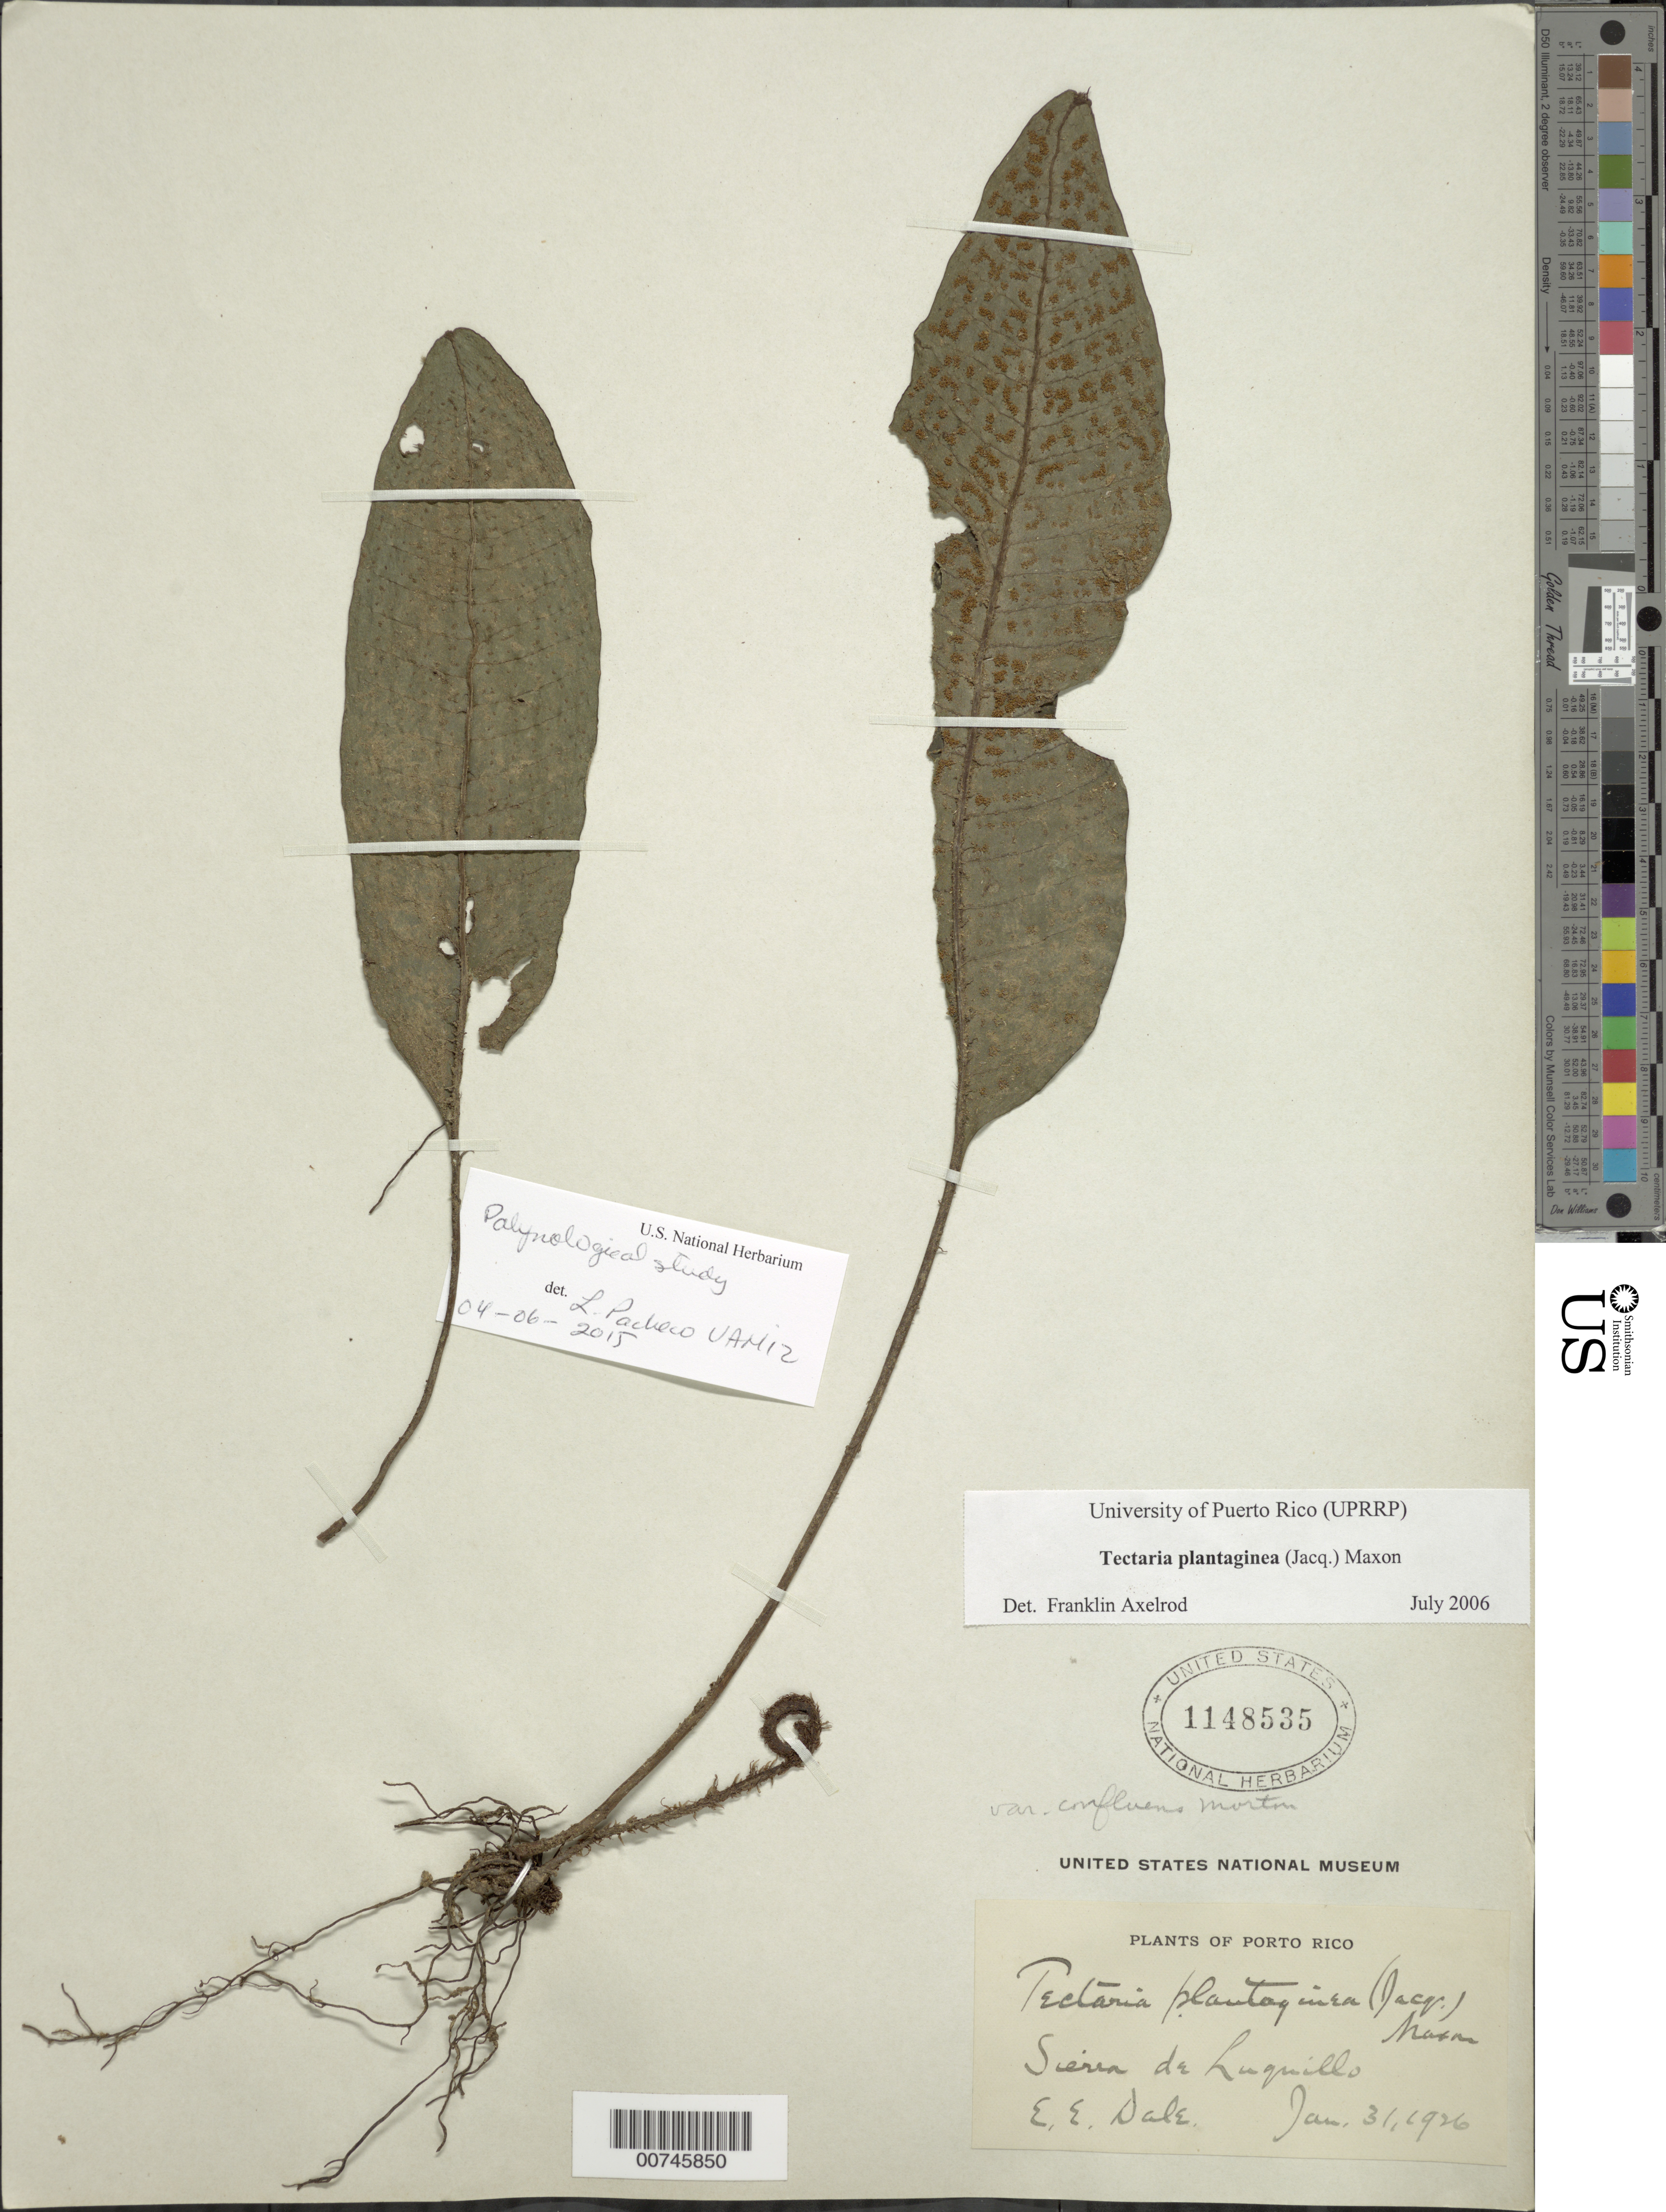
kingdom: Plantae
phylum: Tracheophyta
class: Polypodiopsida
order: Polypodiales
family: Tectariaceae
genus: Tectaria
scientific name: Tectaria plantaginea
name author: (Jacq.) Maxon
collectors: E. Dale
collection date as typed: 31 Jan 1926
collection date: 1926-01-31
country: Puerto Rico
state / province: Luquillo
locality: Sierra de Luquillo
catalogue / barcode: US 1148535